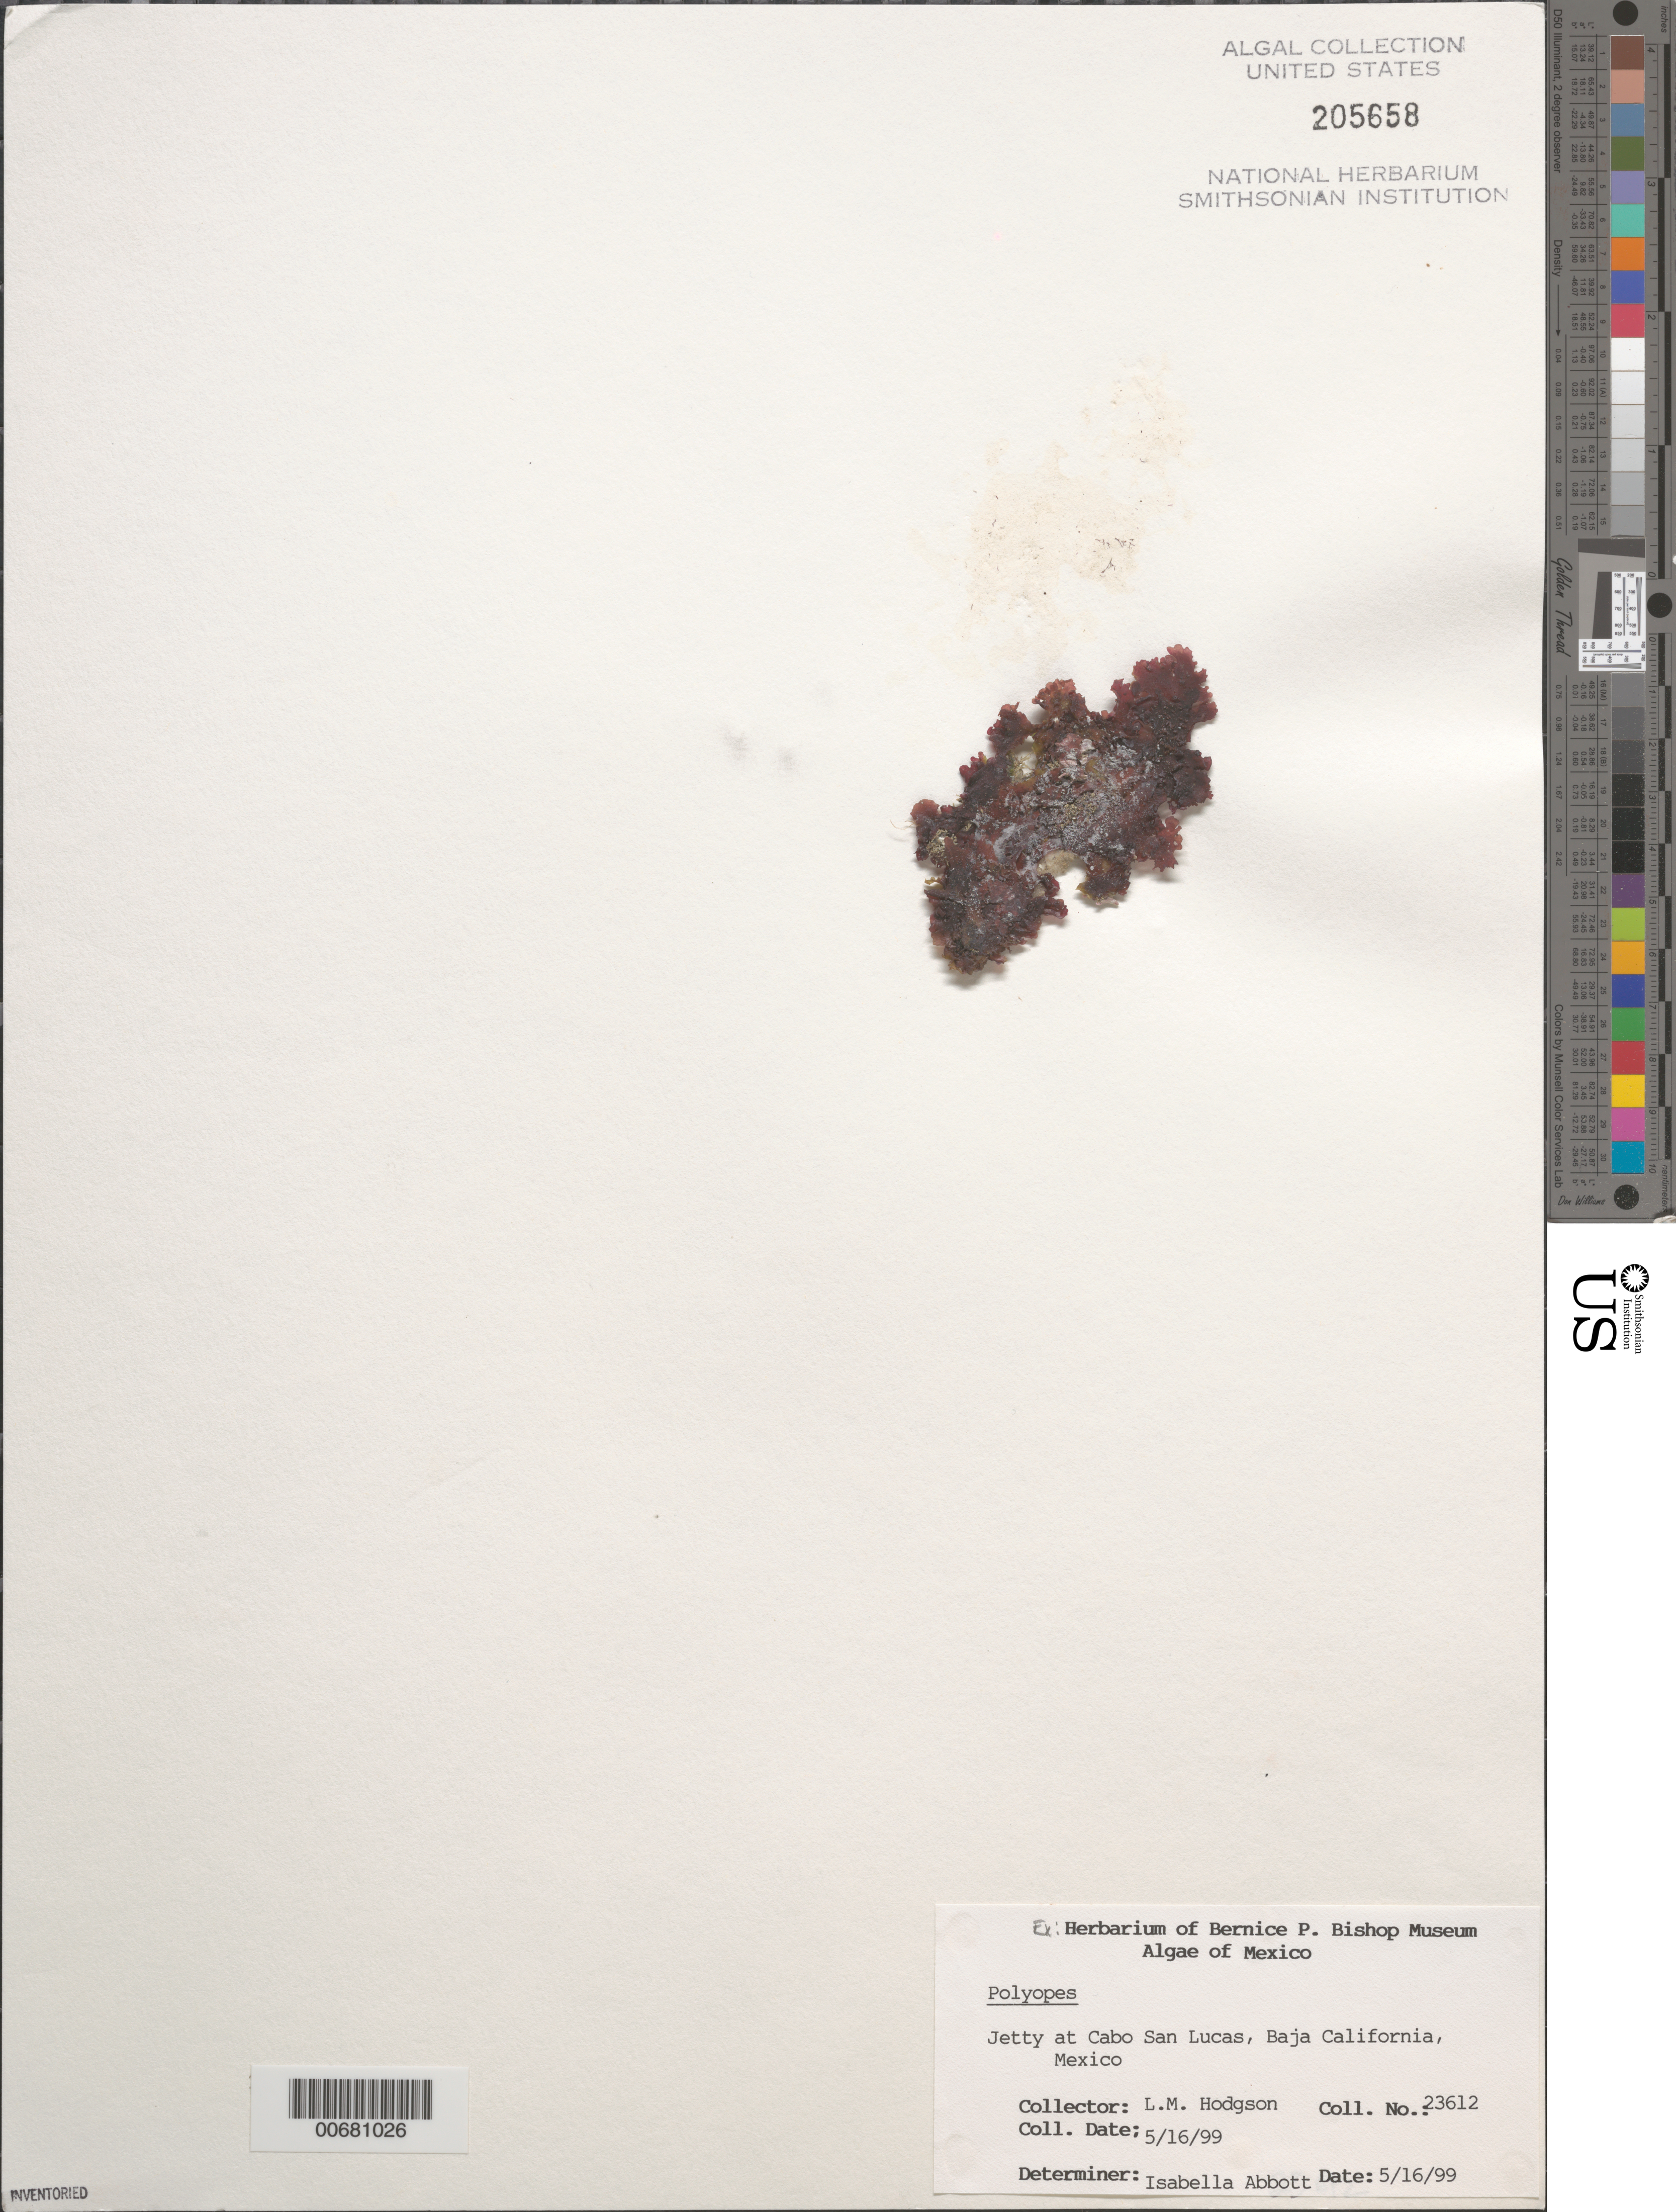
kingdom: Plantae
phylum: Rhodophyta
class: Florideophyceae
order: Halymeniales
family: Halymeniaceae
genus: Polyopes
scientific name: Polyopes sp.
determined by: Abbott, Isabella A.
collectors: L. M. Hodgson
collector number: IAA 23612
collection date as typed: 16 May 1999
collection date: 1999-05-16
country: Mexico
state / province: Baja California Sur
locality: Cabo San Lucas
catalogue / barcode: US 205658